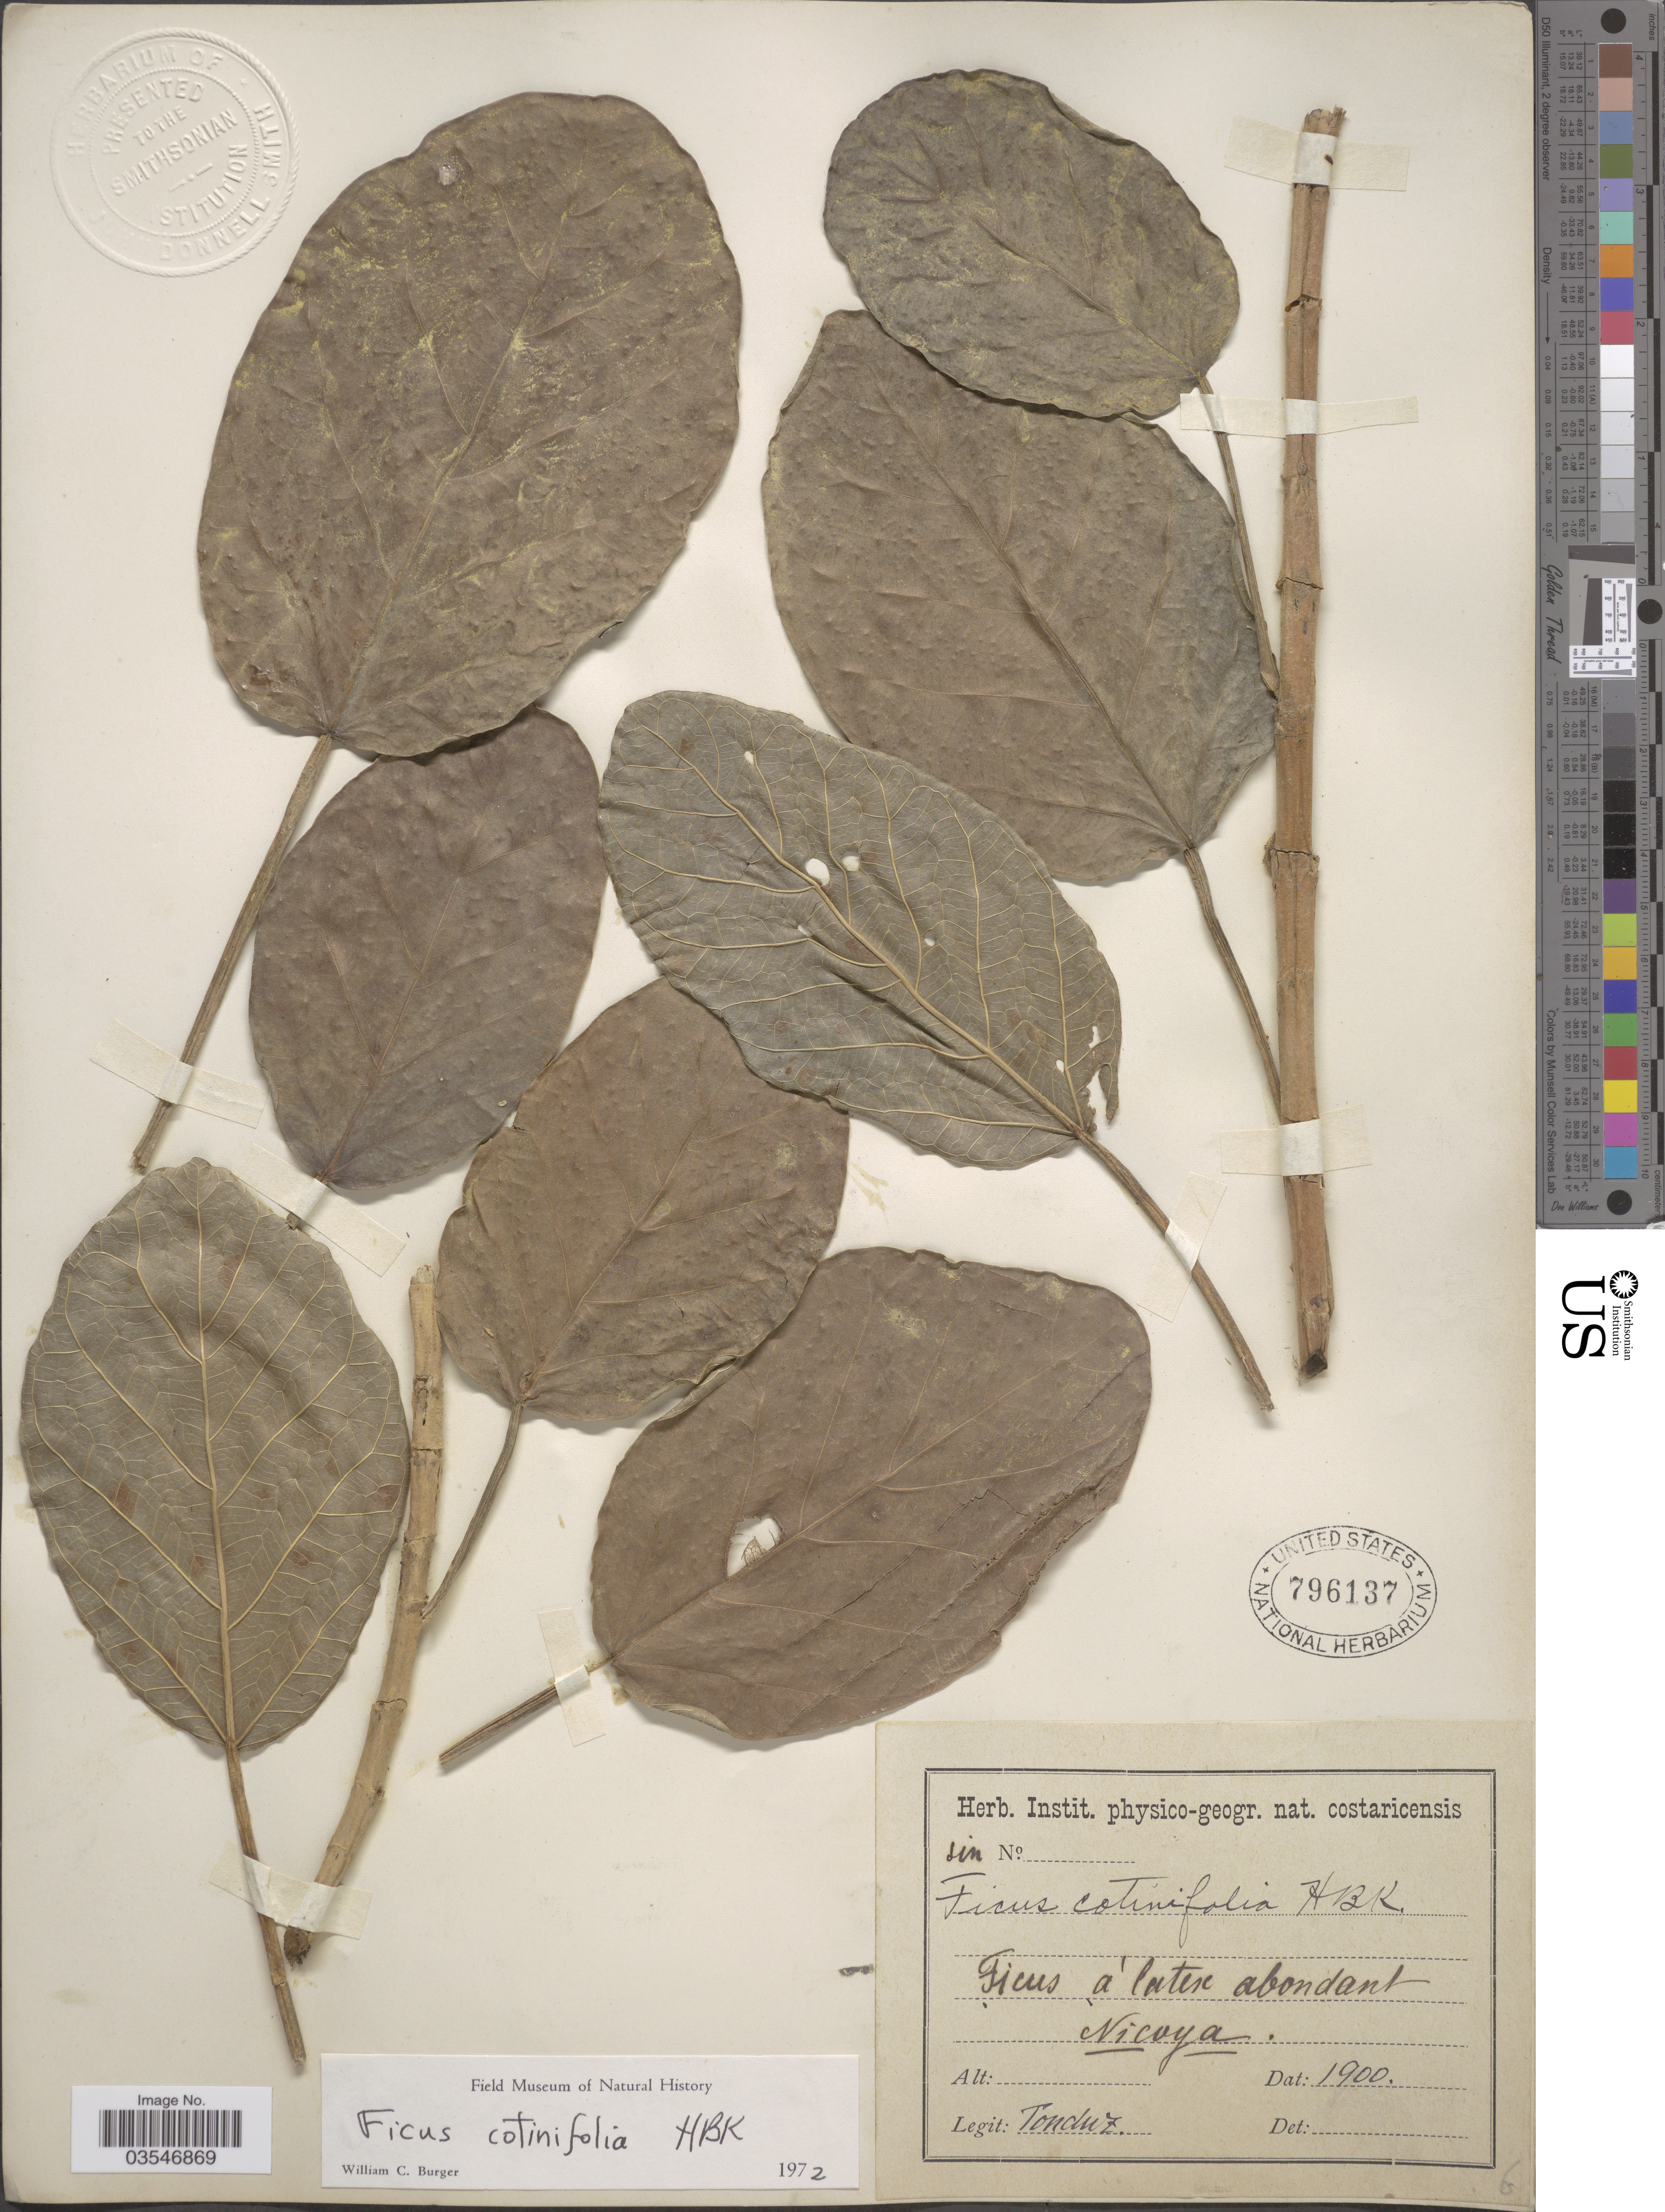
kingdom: Plantae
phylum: Tracheophyta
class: Magnoliopsida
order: Rosales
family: Moraceae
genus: Ficus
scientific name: Ficus cotinifolia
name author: Kunth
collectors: Tonduz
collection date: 1900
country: Costa Rica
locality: Nicoya.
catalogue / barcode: US 796137